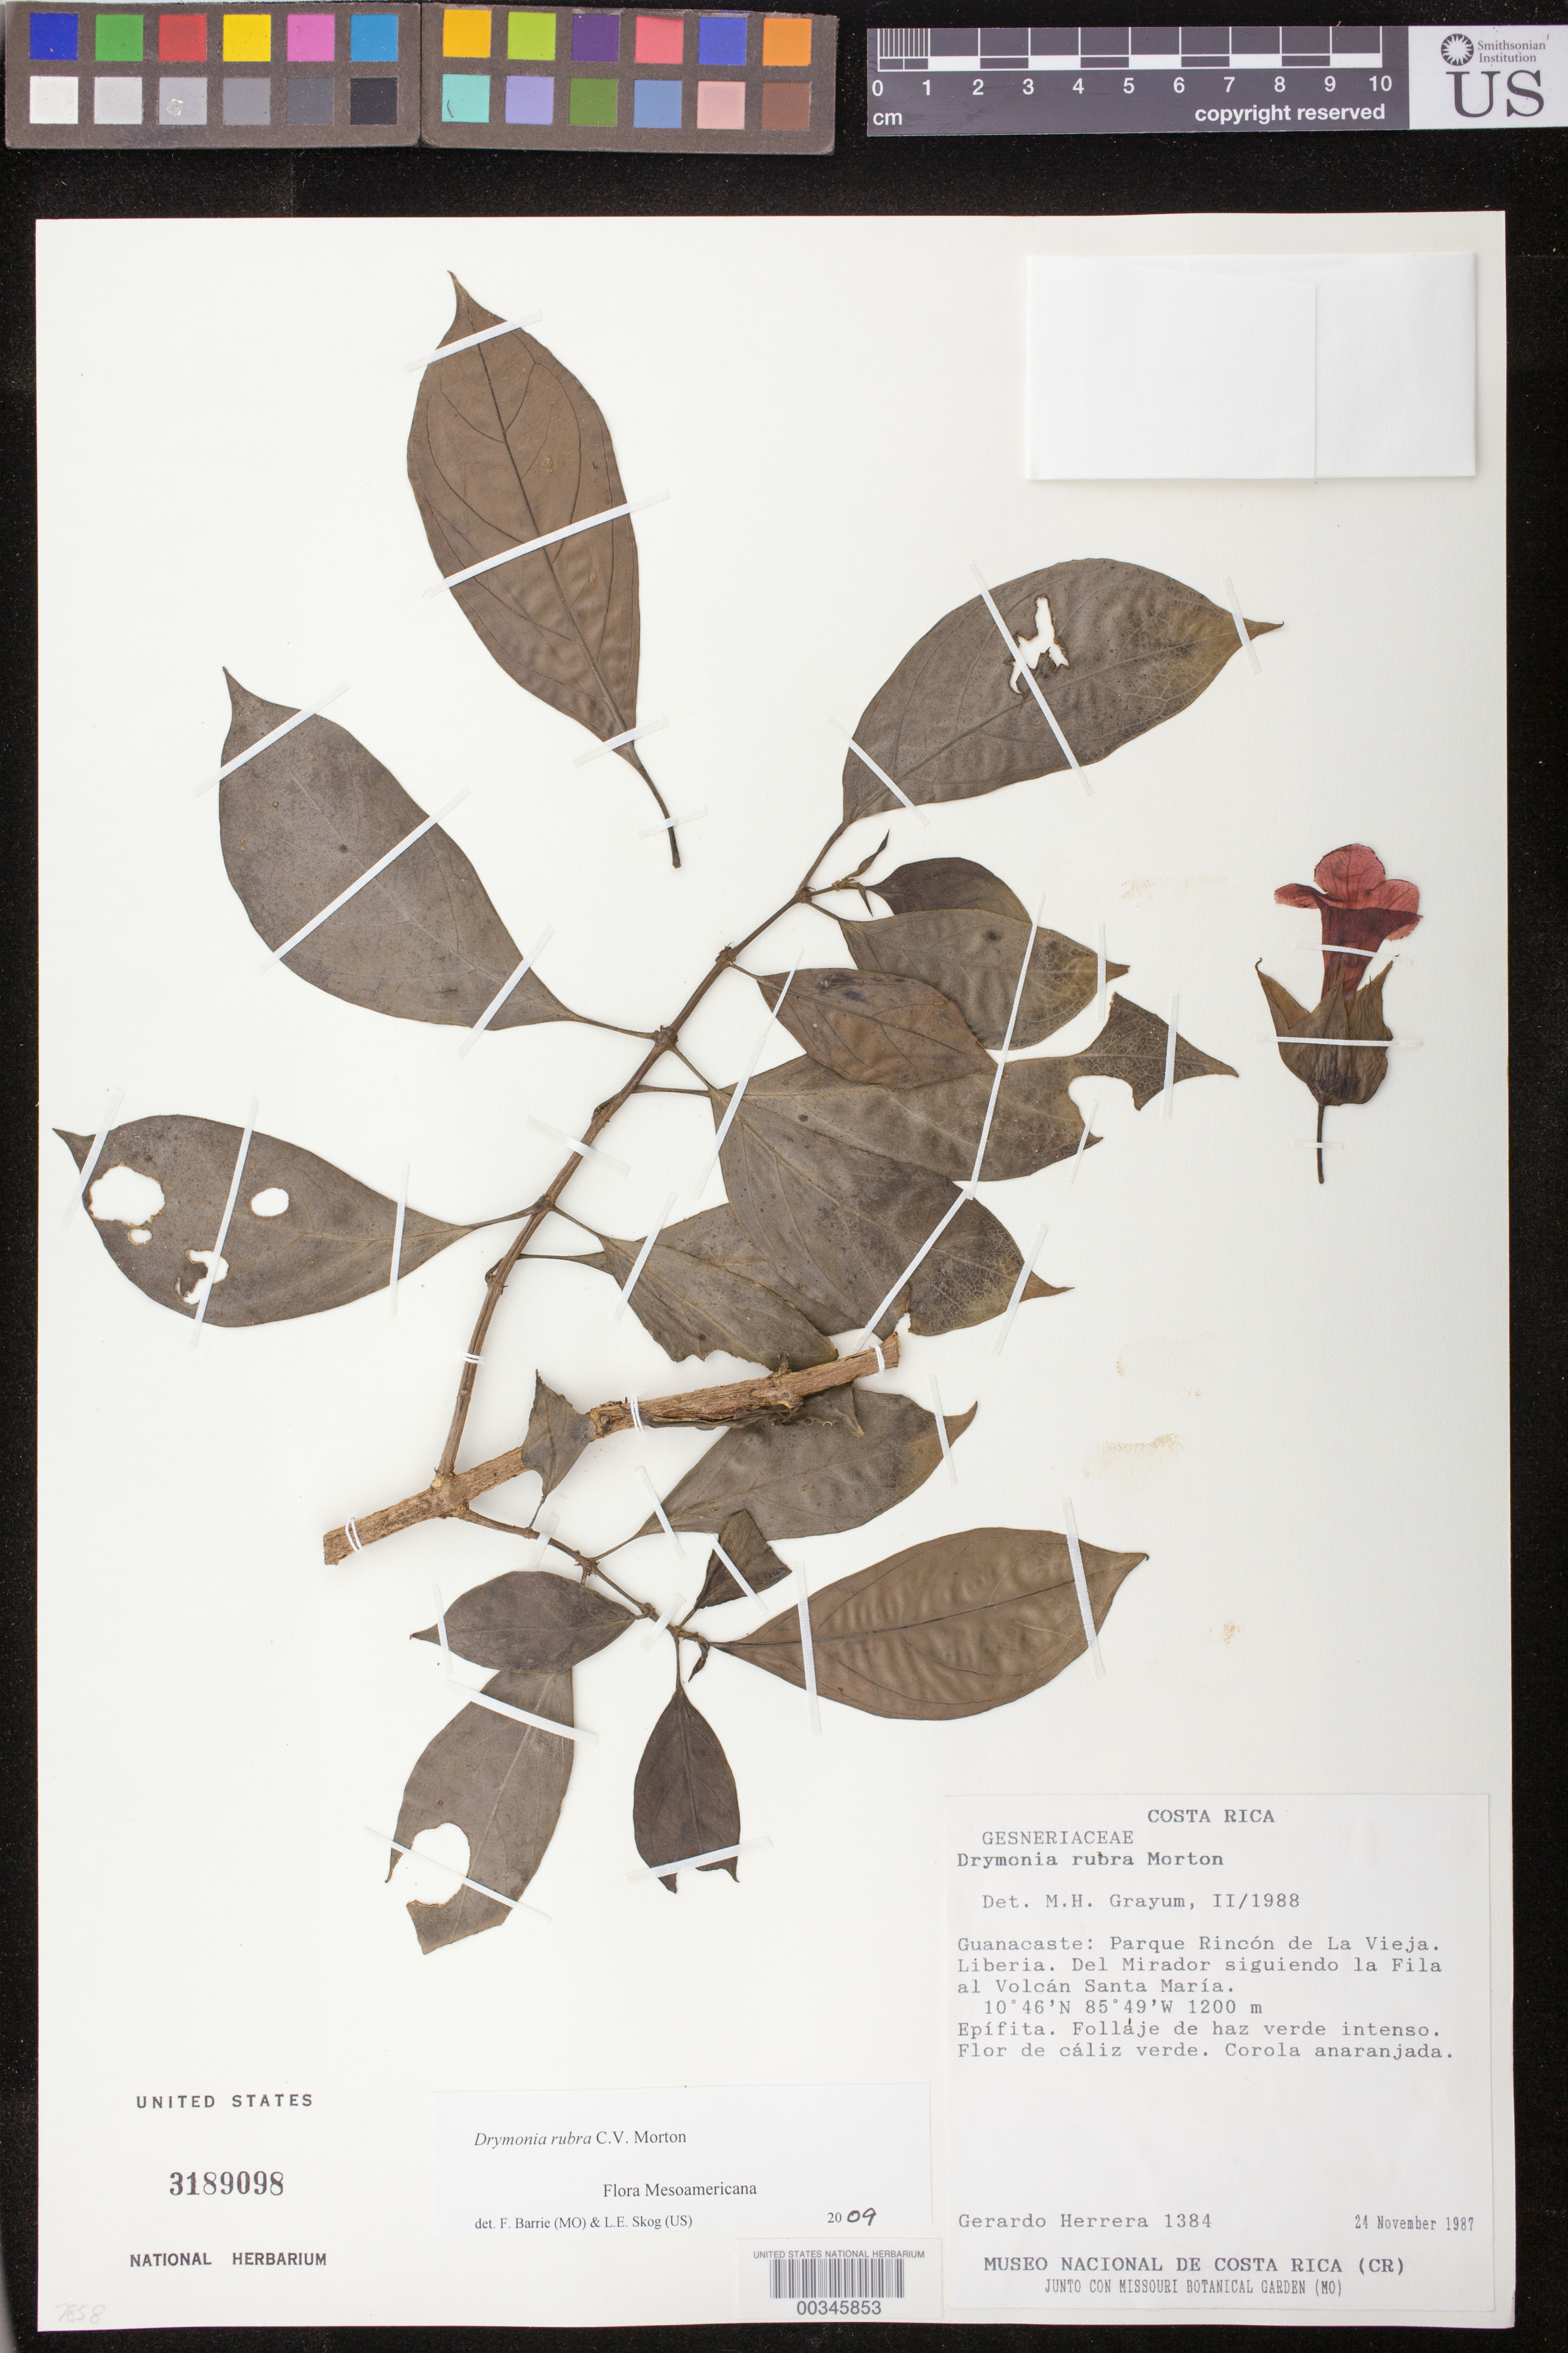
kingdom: Plantae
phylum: Tracheophyta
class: Magnoliopsida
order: Lamiales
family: Gesneriaceae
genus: Drymonia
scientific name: Drymonia rubra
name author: C.V. Morton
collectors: G. Herrera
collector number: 1384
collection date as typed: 24 Nov 1987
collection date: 1987-11-24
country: Costa Rica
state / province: Guanacaste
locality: Parque Rincon de la Vieja, Liberia, del Mirador siguiendo la Fila al Volcan Santa Maria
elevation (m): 1200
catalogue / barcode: US 3189098